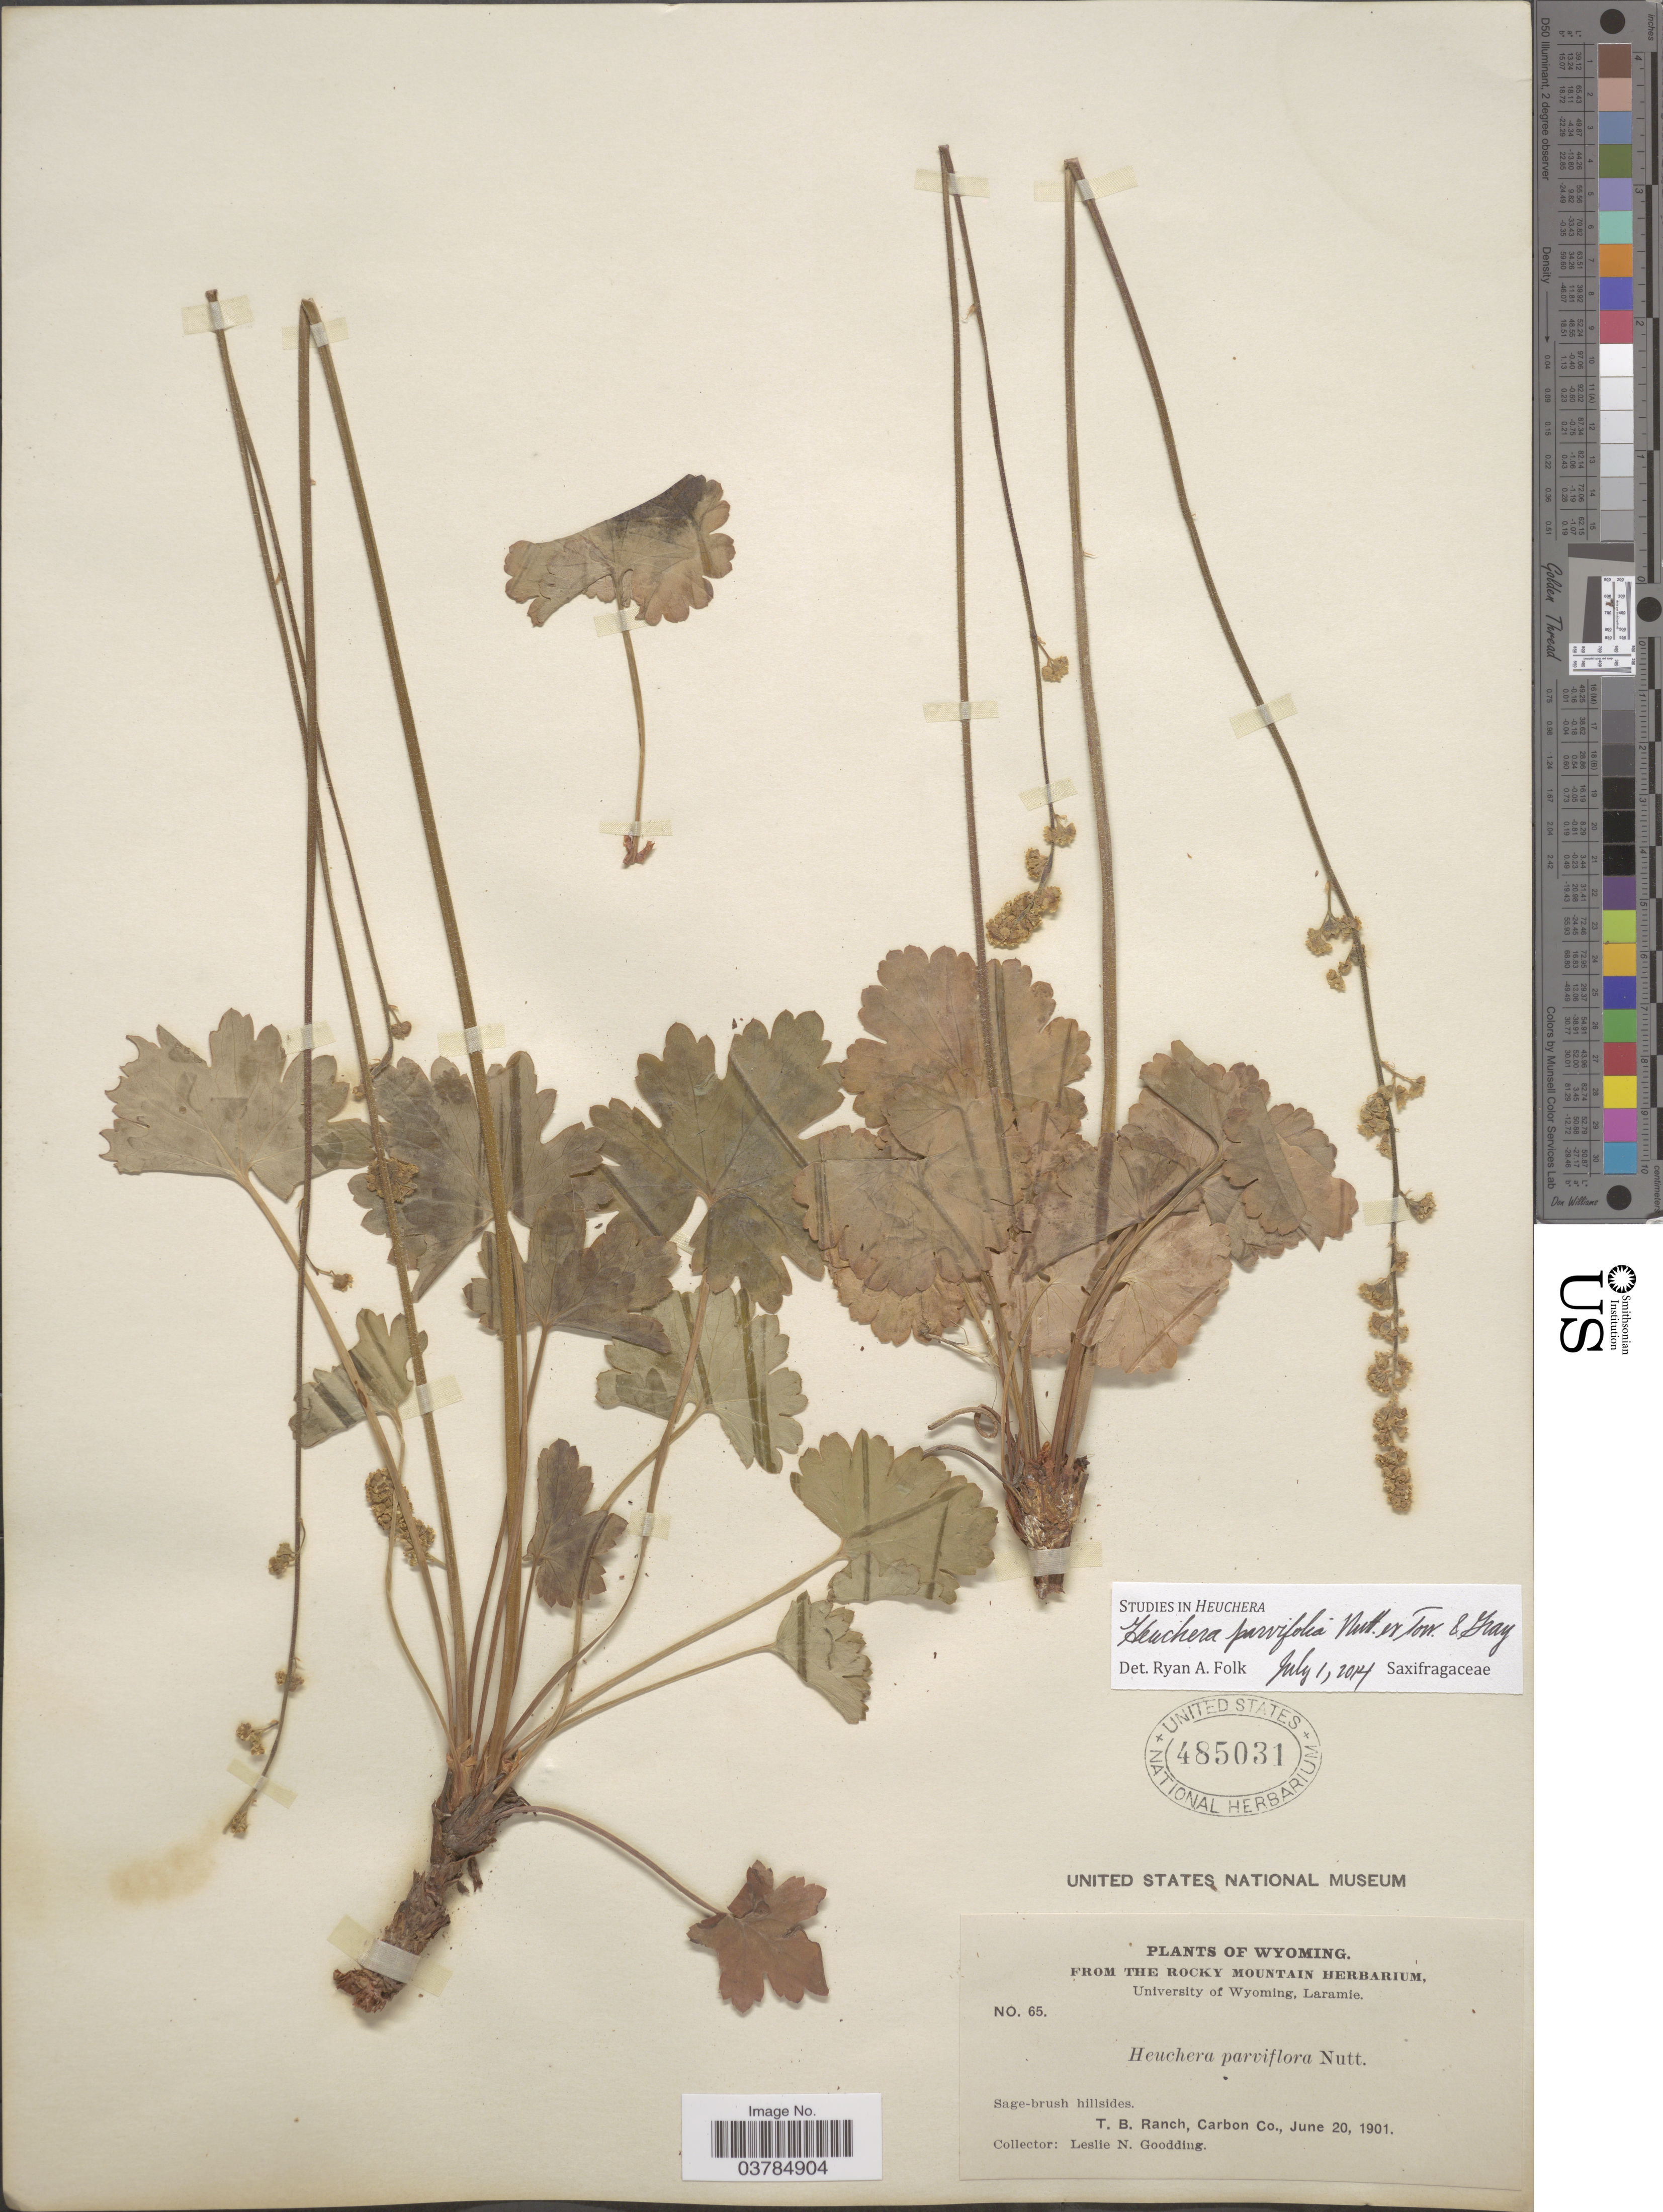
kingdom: Plantae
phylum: Tracheophyta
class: Magnoliopsida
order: Saxifragales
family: Saxifragaceae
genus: Heuchera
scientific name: Heuchera parvifolia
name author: Nutt.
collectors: L. N. Goodding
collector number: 65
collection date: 1901-06-20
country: United States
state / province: Wyoming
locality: T. B. Ranch, Carbo Co.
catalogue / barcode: US 485031